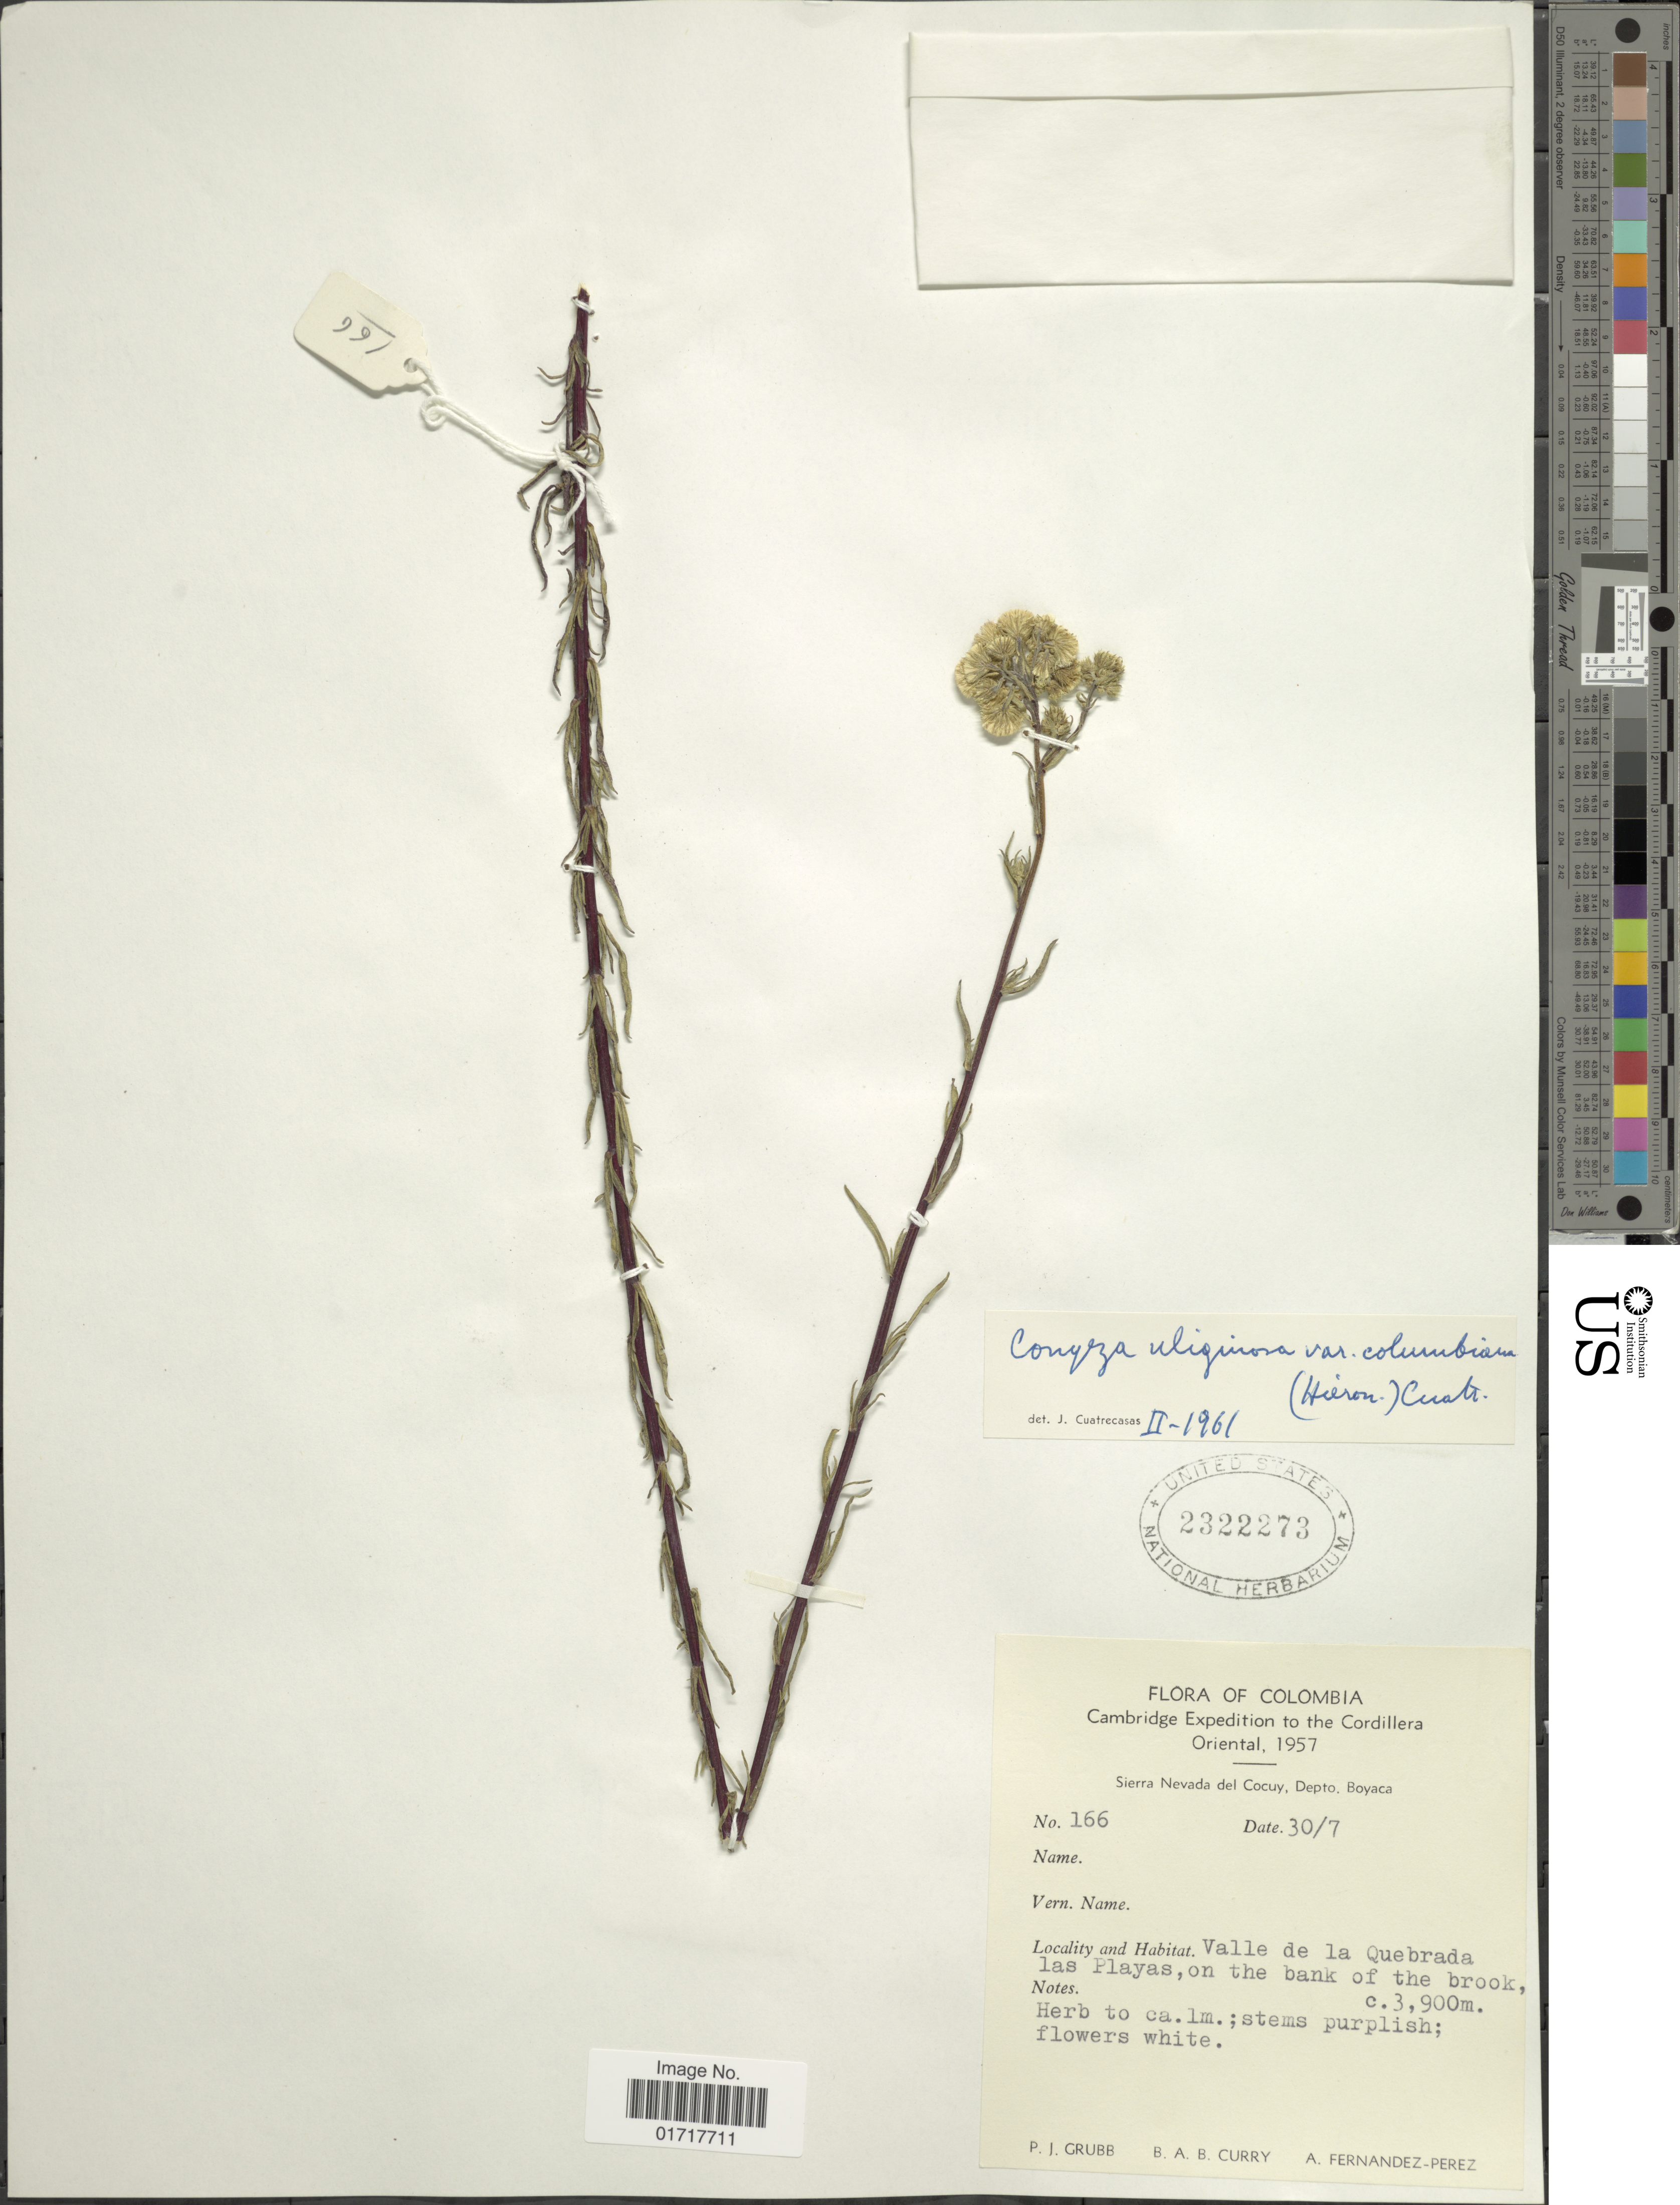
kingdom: Plantae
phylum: Tracheophyta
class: Magnoliopsida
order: Asterales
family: Asteraceae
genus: Conyza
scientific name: Conyza uliginosa var. colimbiana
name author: (Hieron.) Cuatrec.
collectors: P. J. Grubb, B. A. B. Curry & A. Fernández-Pérez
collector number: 166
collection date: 1957-07-30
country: Colombia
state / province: Boyacá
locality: Sierra Nevada del Cocuy, Depto. Boyaca. Valle de la Quebrada las Playas, on the bank of the brook.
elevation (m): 3900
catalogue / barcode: US 2322273